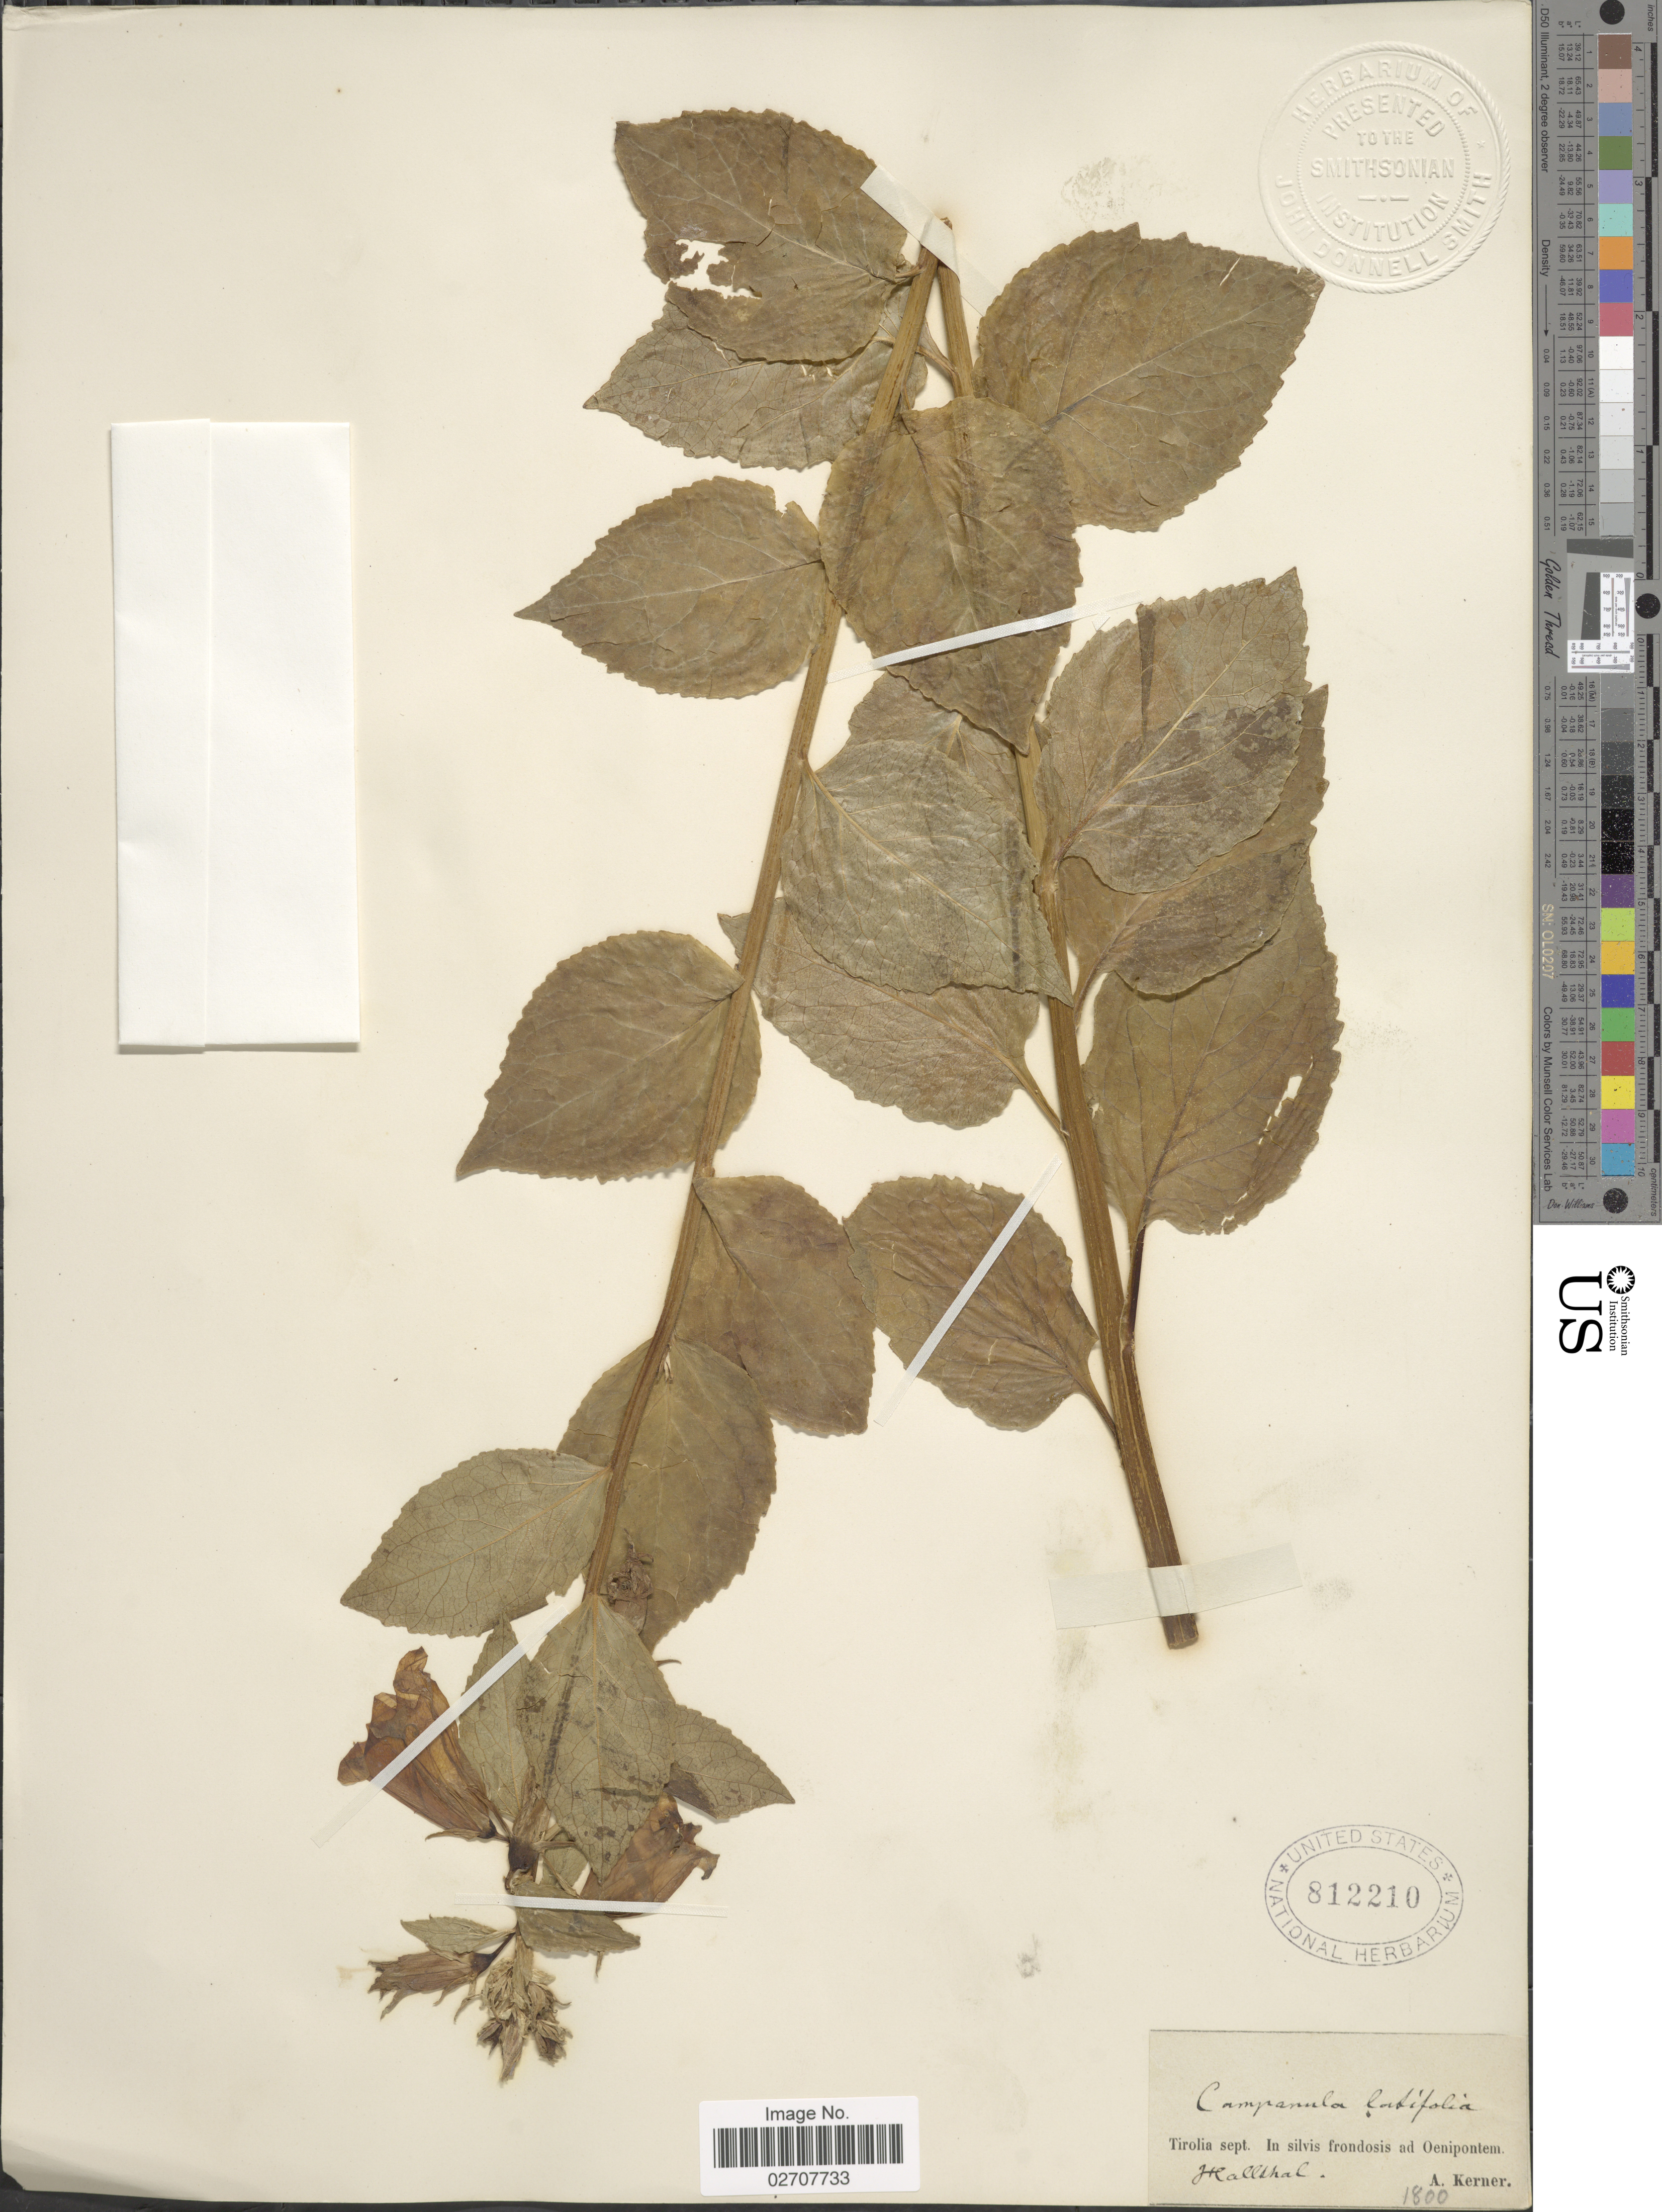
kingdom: Plantae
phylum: Tracheophyta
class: Magnoliopsida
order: Asterales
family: Campanulaceae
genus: Campanula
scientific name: Campanula latifolia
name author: L.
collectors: A. Kerner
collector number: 1800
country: Austria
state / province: Tirol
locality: Tirolia sept. In silvis frondosis ad Oenipontem. Hlallshal [interpreted]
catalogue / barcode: US 812210